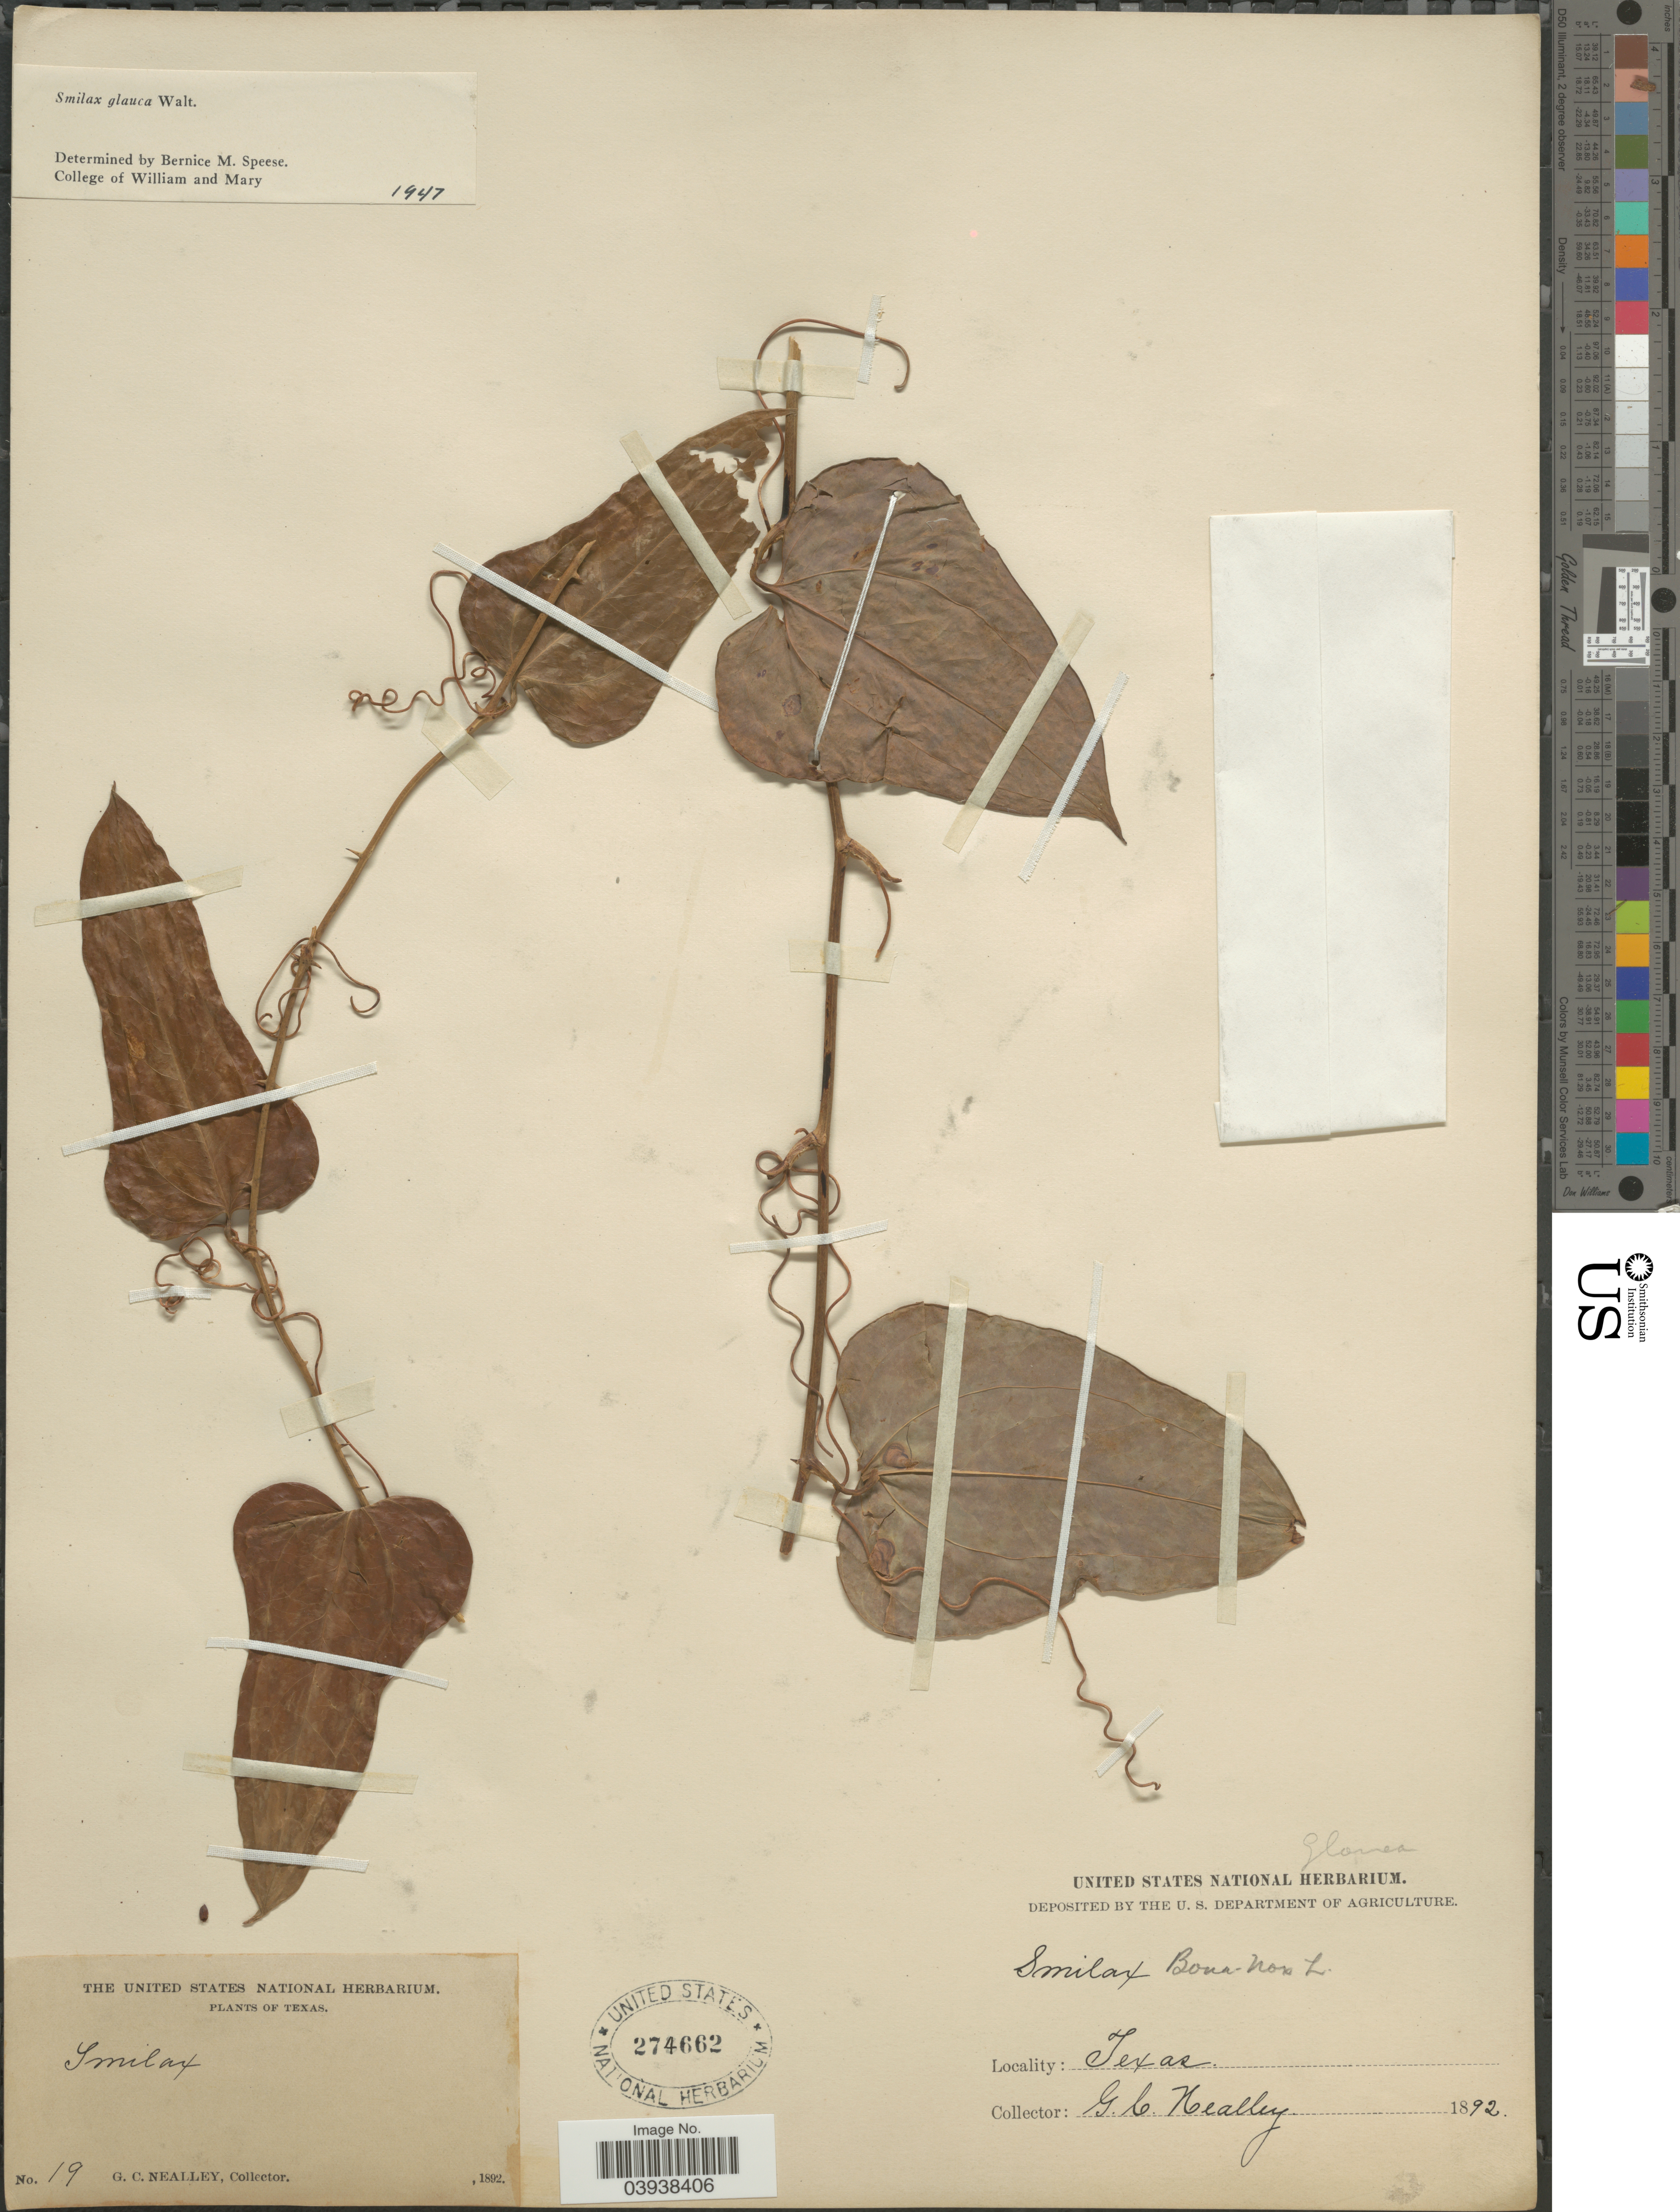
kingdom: Plantae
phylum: Tracheophyta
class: Liliopsida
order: Liliales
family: Smilacaceae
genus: Smilax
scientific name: Smilax glauca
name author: Walter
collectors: G. C. Nealley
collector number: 19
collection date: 1892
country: United States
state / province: Texas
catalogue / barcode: US 274662